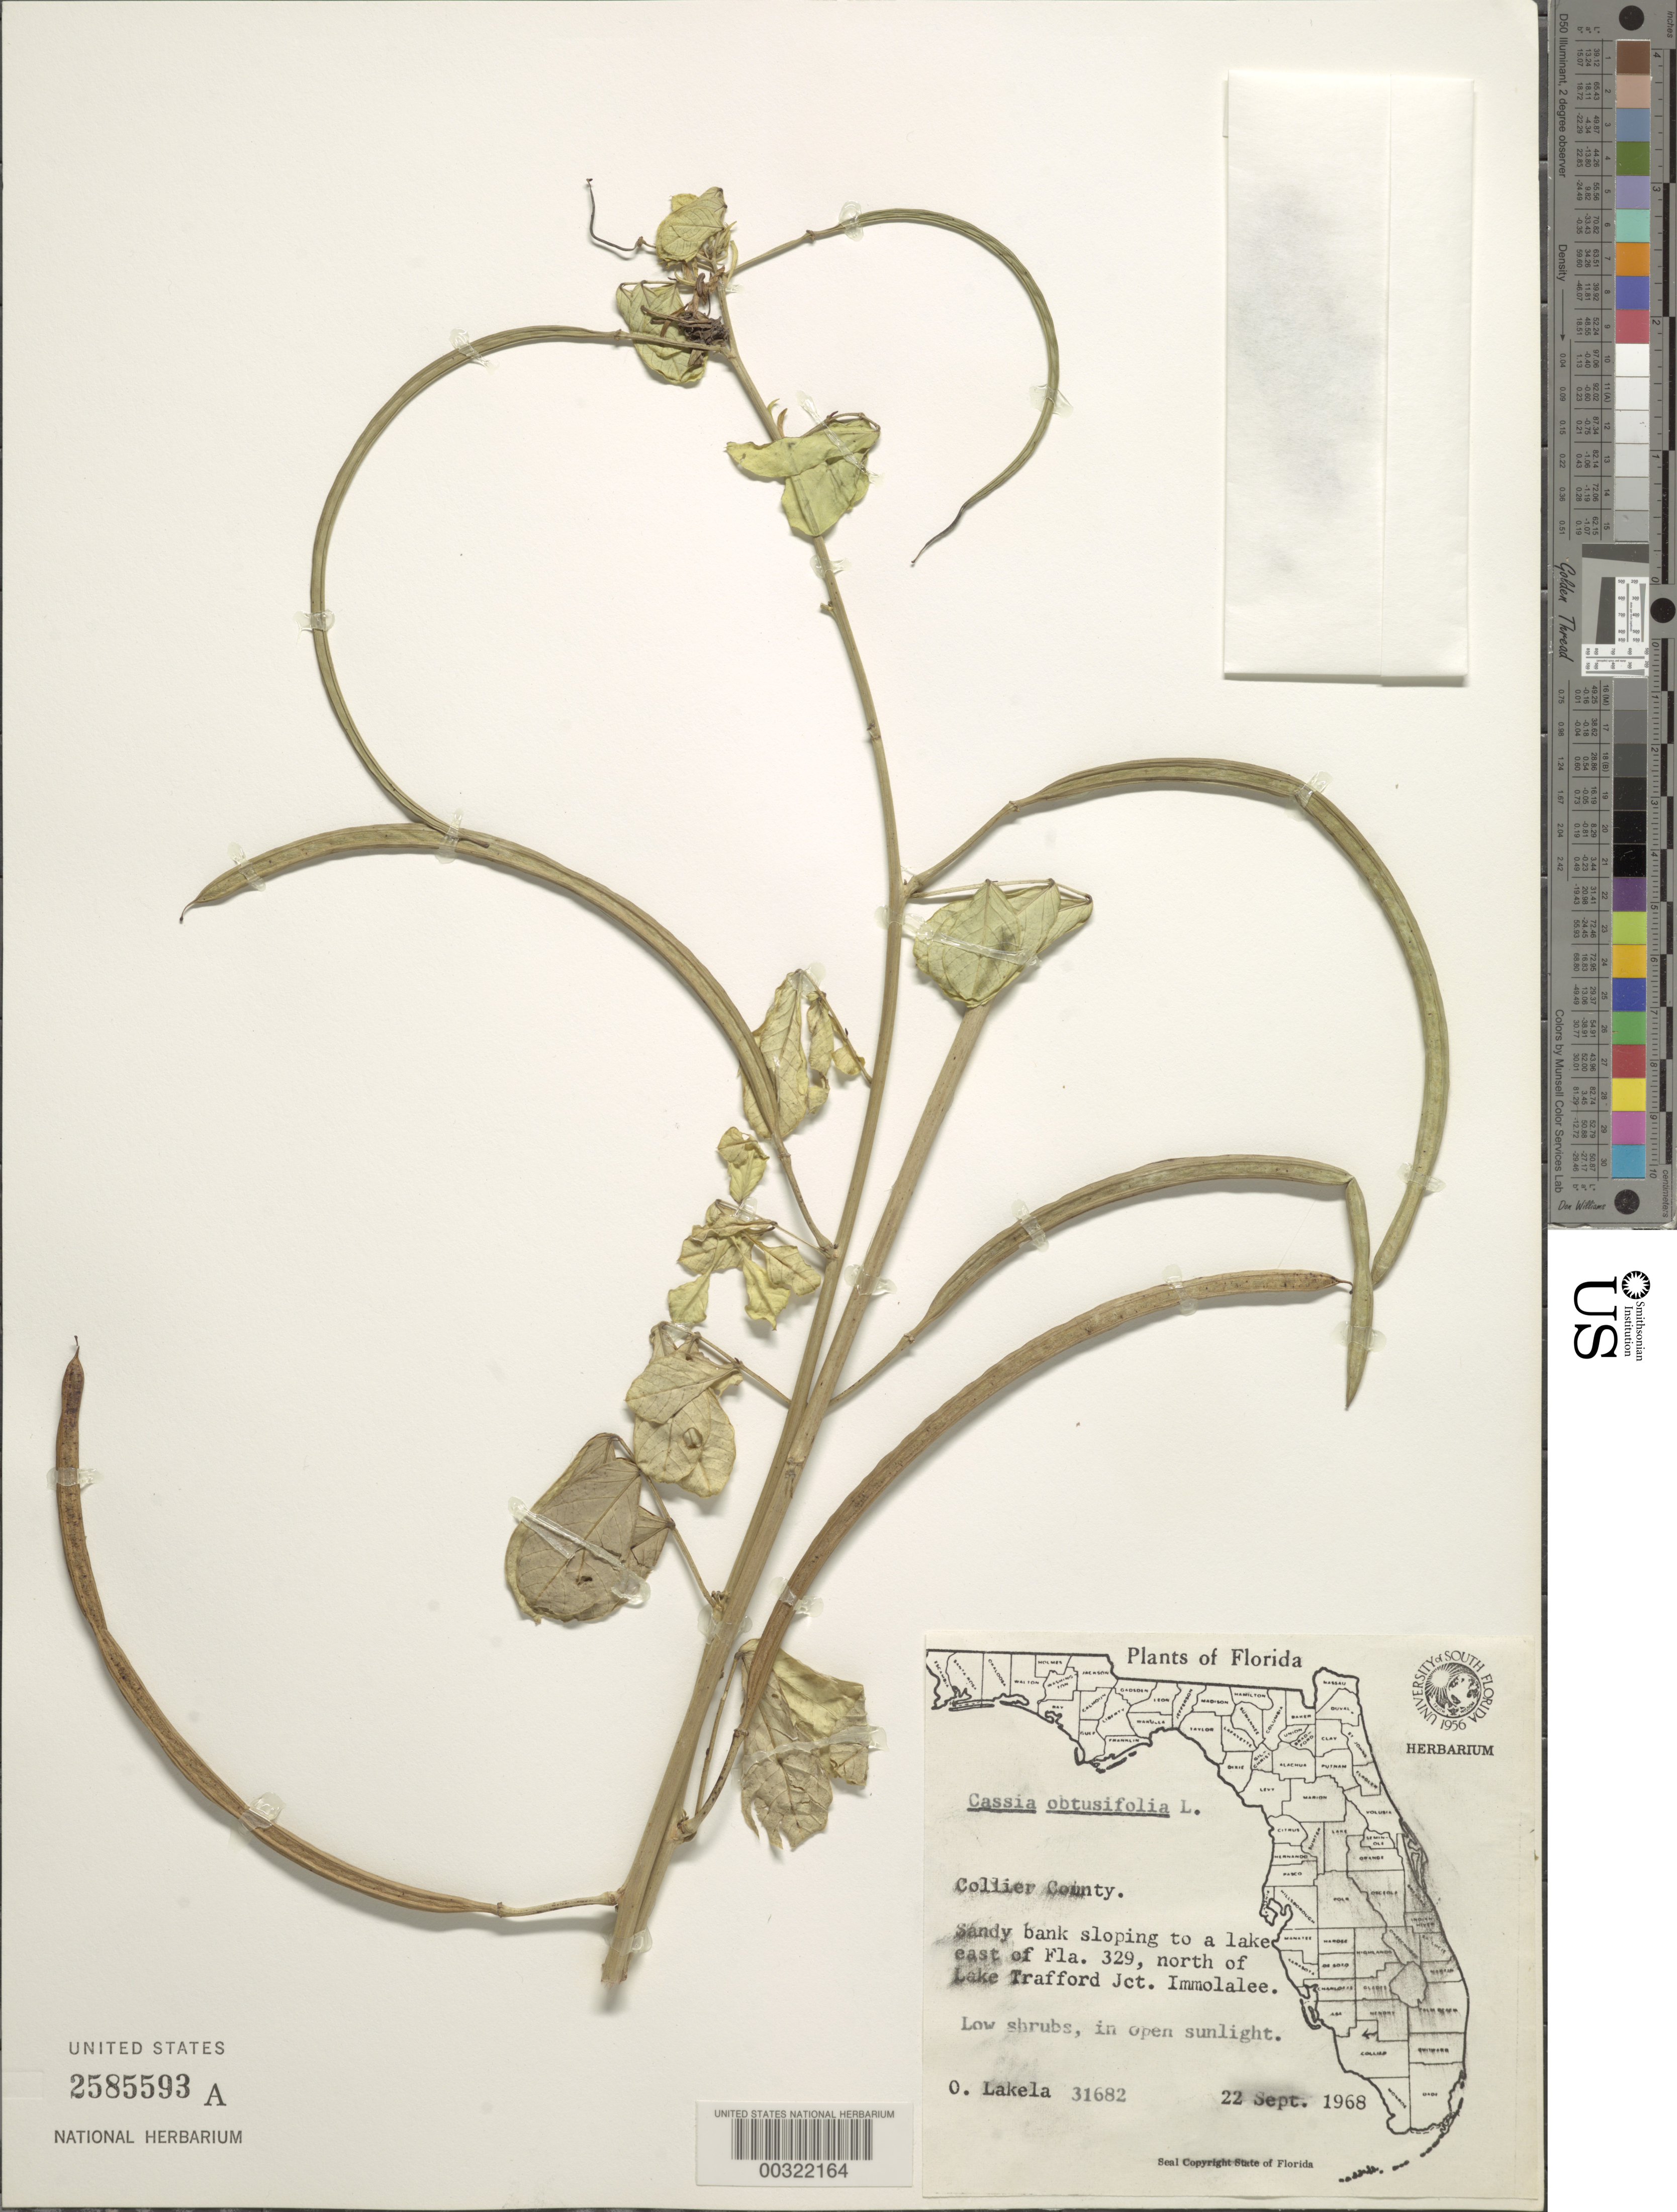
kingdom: Plantae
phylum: Tracheophyta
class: Magnoliopsida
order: Fabales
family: Fabaceae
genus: Senna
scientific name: Senna obtusifolia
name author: (L.) H.S. Irwin & Barneby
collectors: O. K. Lakela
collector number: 31682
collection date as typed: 22 Sep 1968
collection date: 1968-09-22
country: United States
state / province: Florida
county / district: Collier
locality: E of fla. 329, n of lake trafford jct. immolalee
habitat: Sandy bank sloping to a lake; in open sunlight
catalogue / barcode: US 2585593A